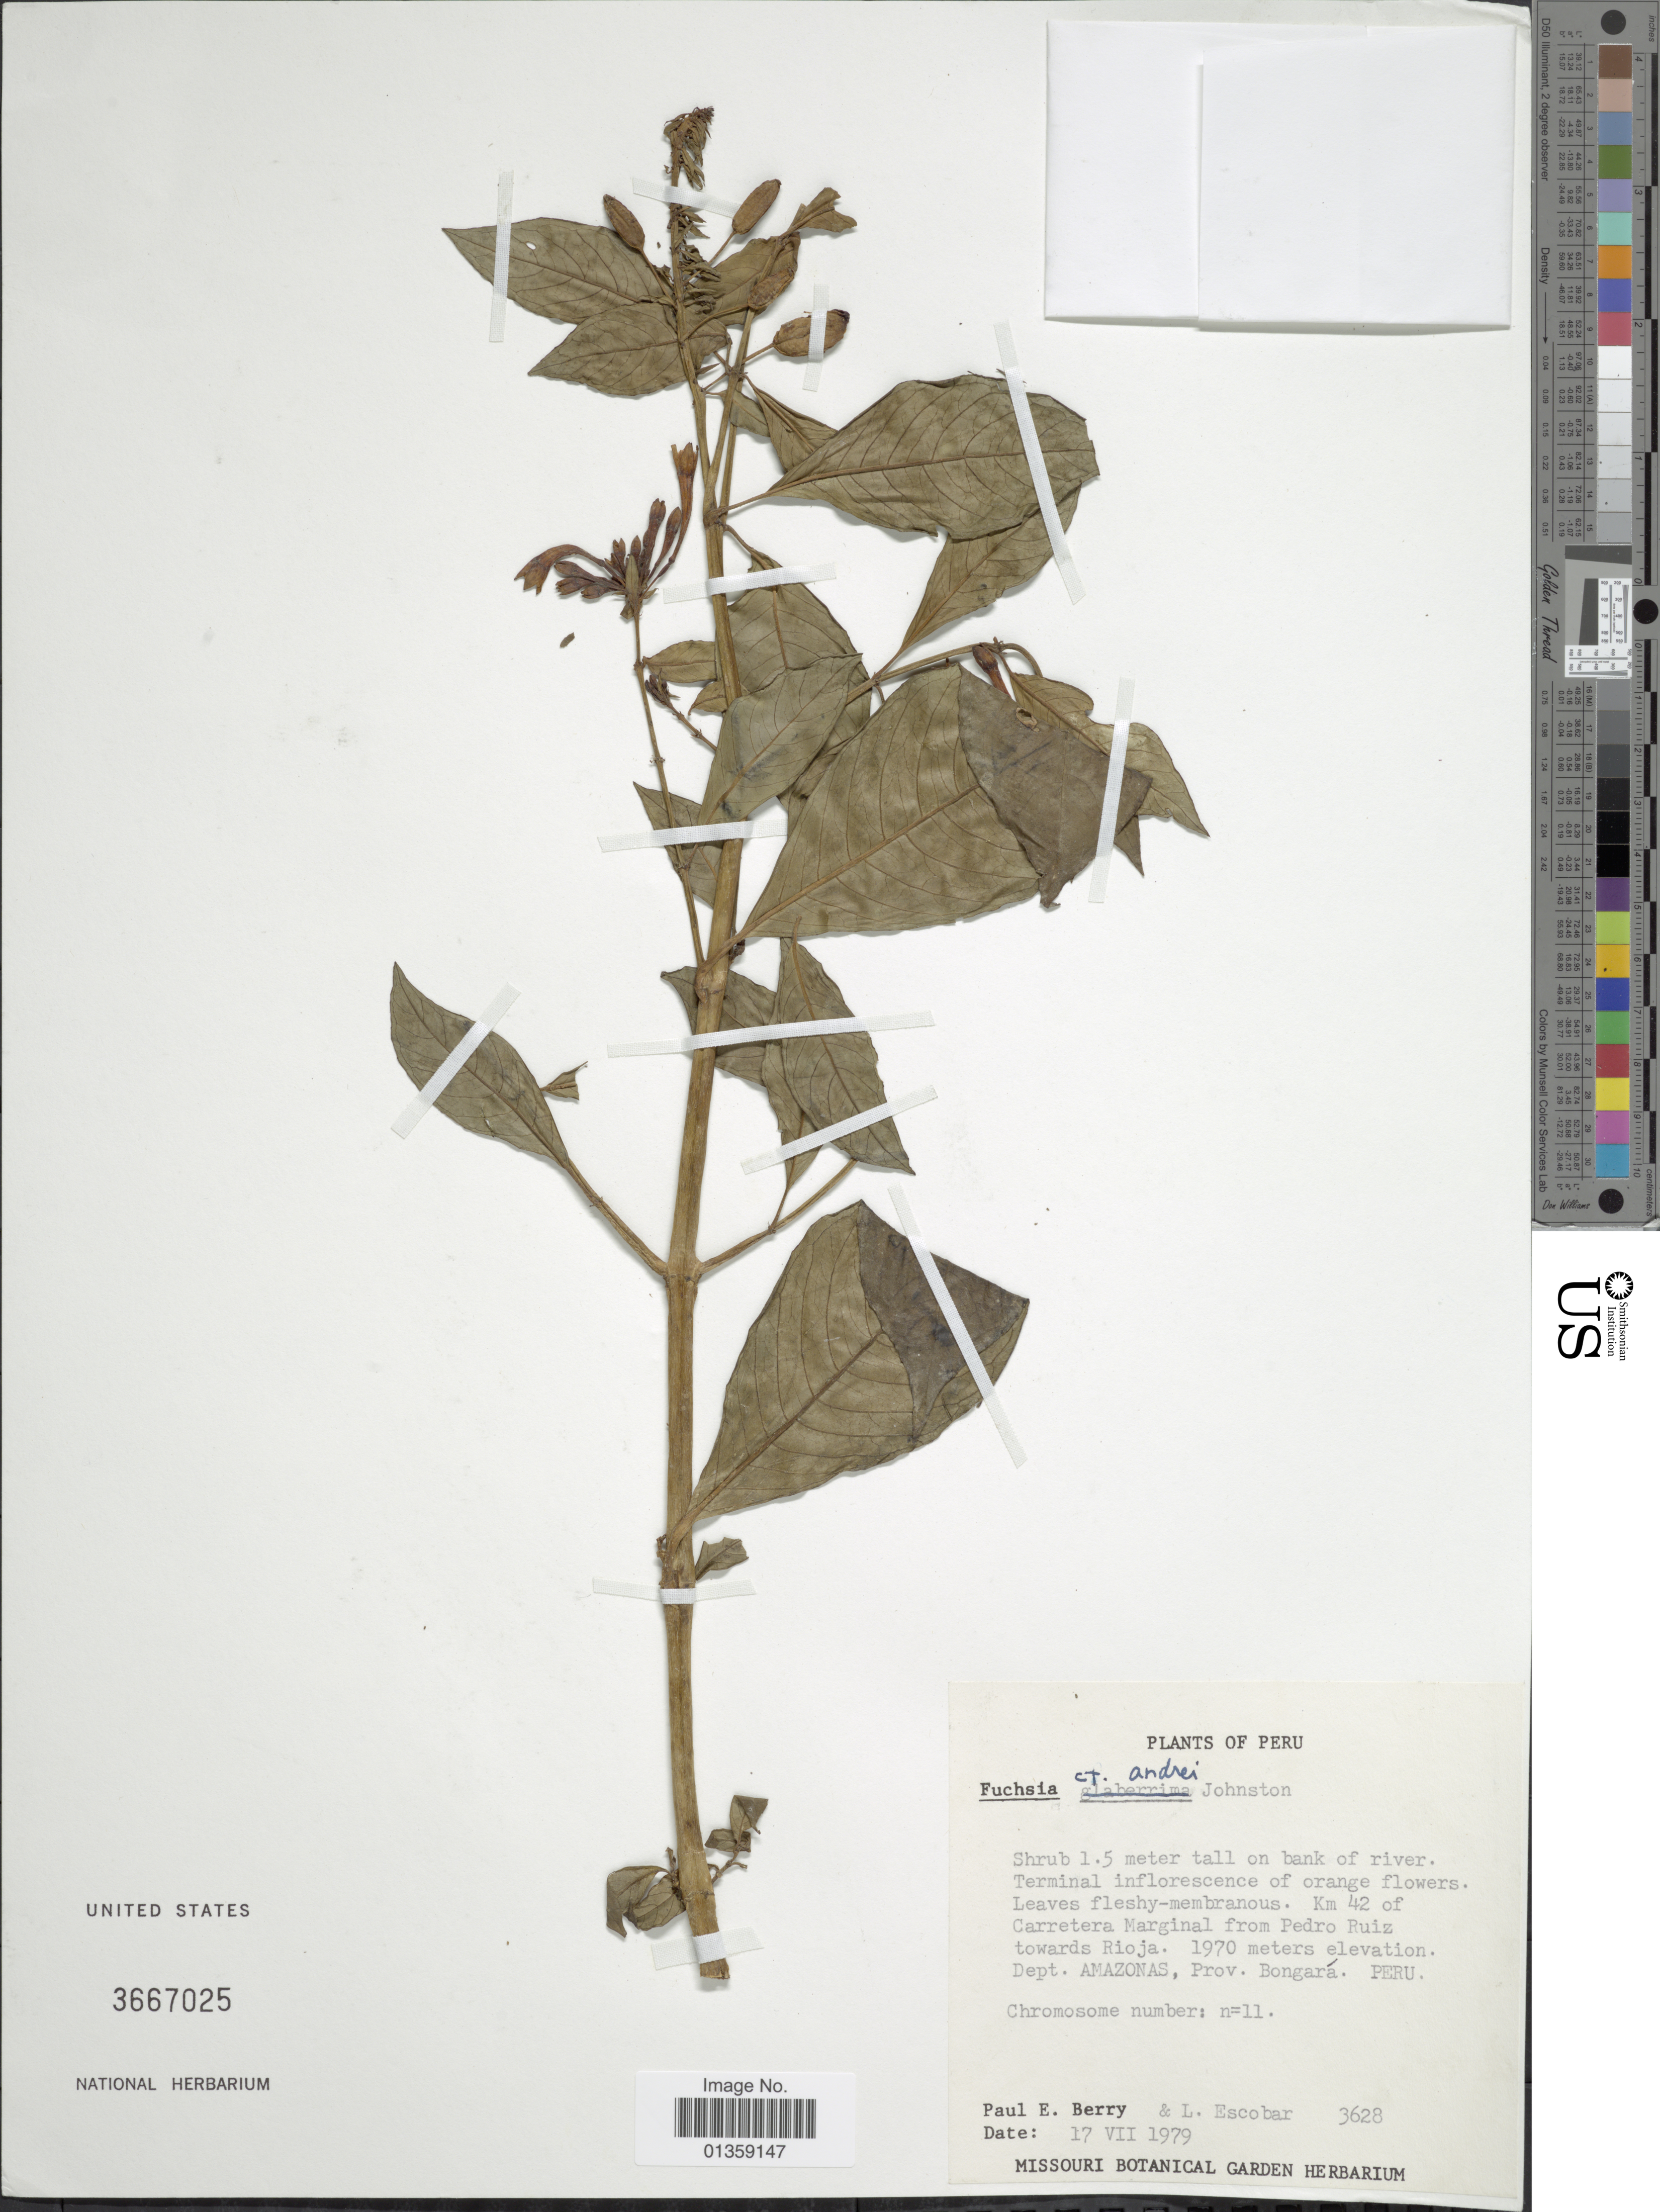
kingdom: Plantae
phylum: Tracheophyta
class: Magnoliopsida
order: Myrtales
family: Onagraceae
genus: Fuchsia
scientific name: Fuchsia andrei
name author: I.M. Johnst.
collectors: P. E. Berry & L. Escobar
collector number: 3628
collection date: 1979-07-17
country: Peru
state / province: Amazonas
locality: Km 42 of Carretera Marginal from Pedro Ruiz towards Rioja, Prov. Bongará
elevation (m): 1970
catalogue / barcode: US 3667025